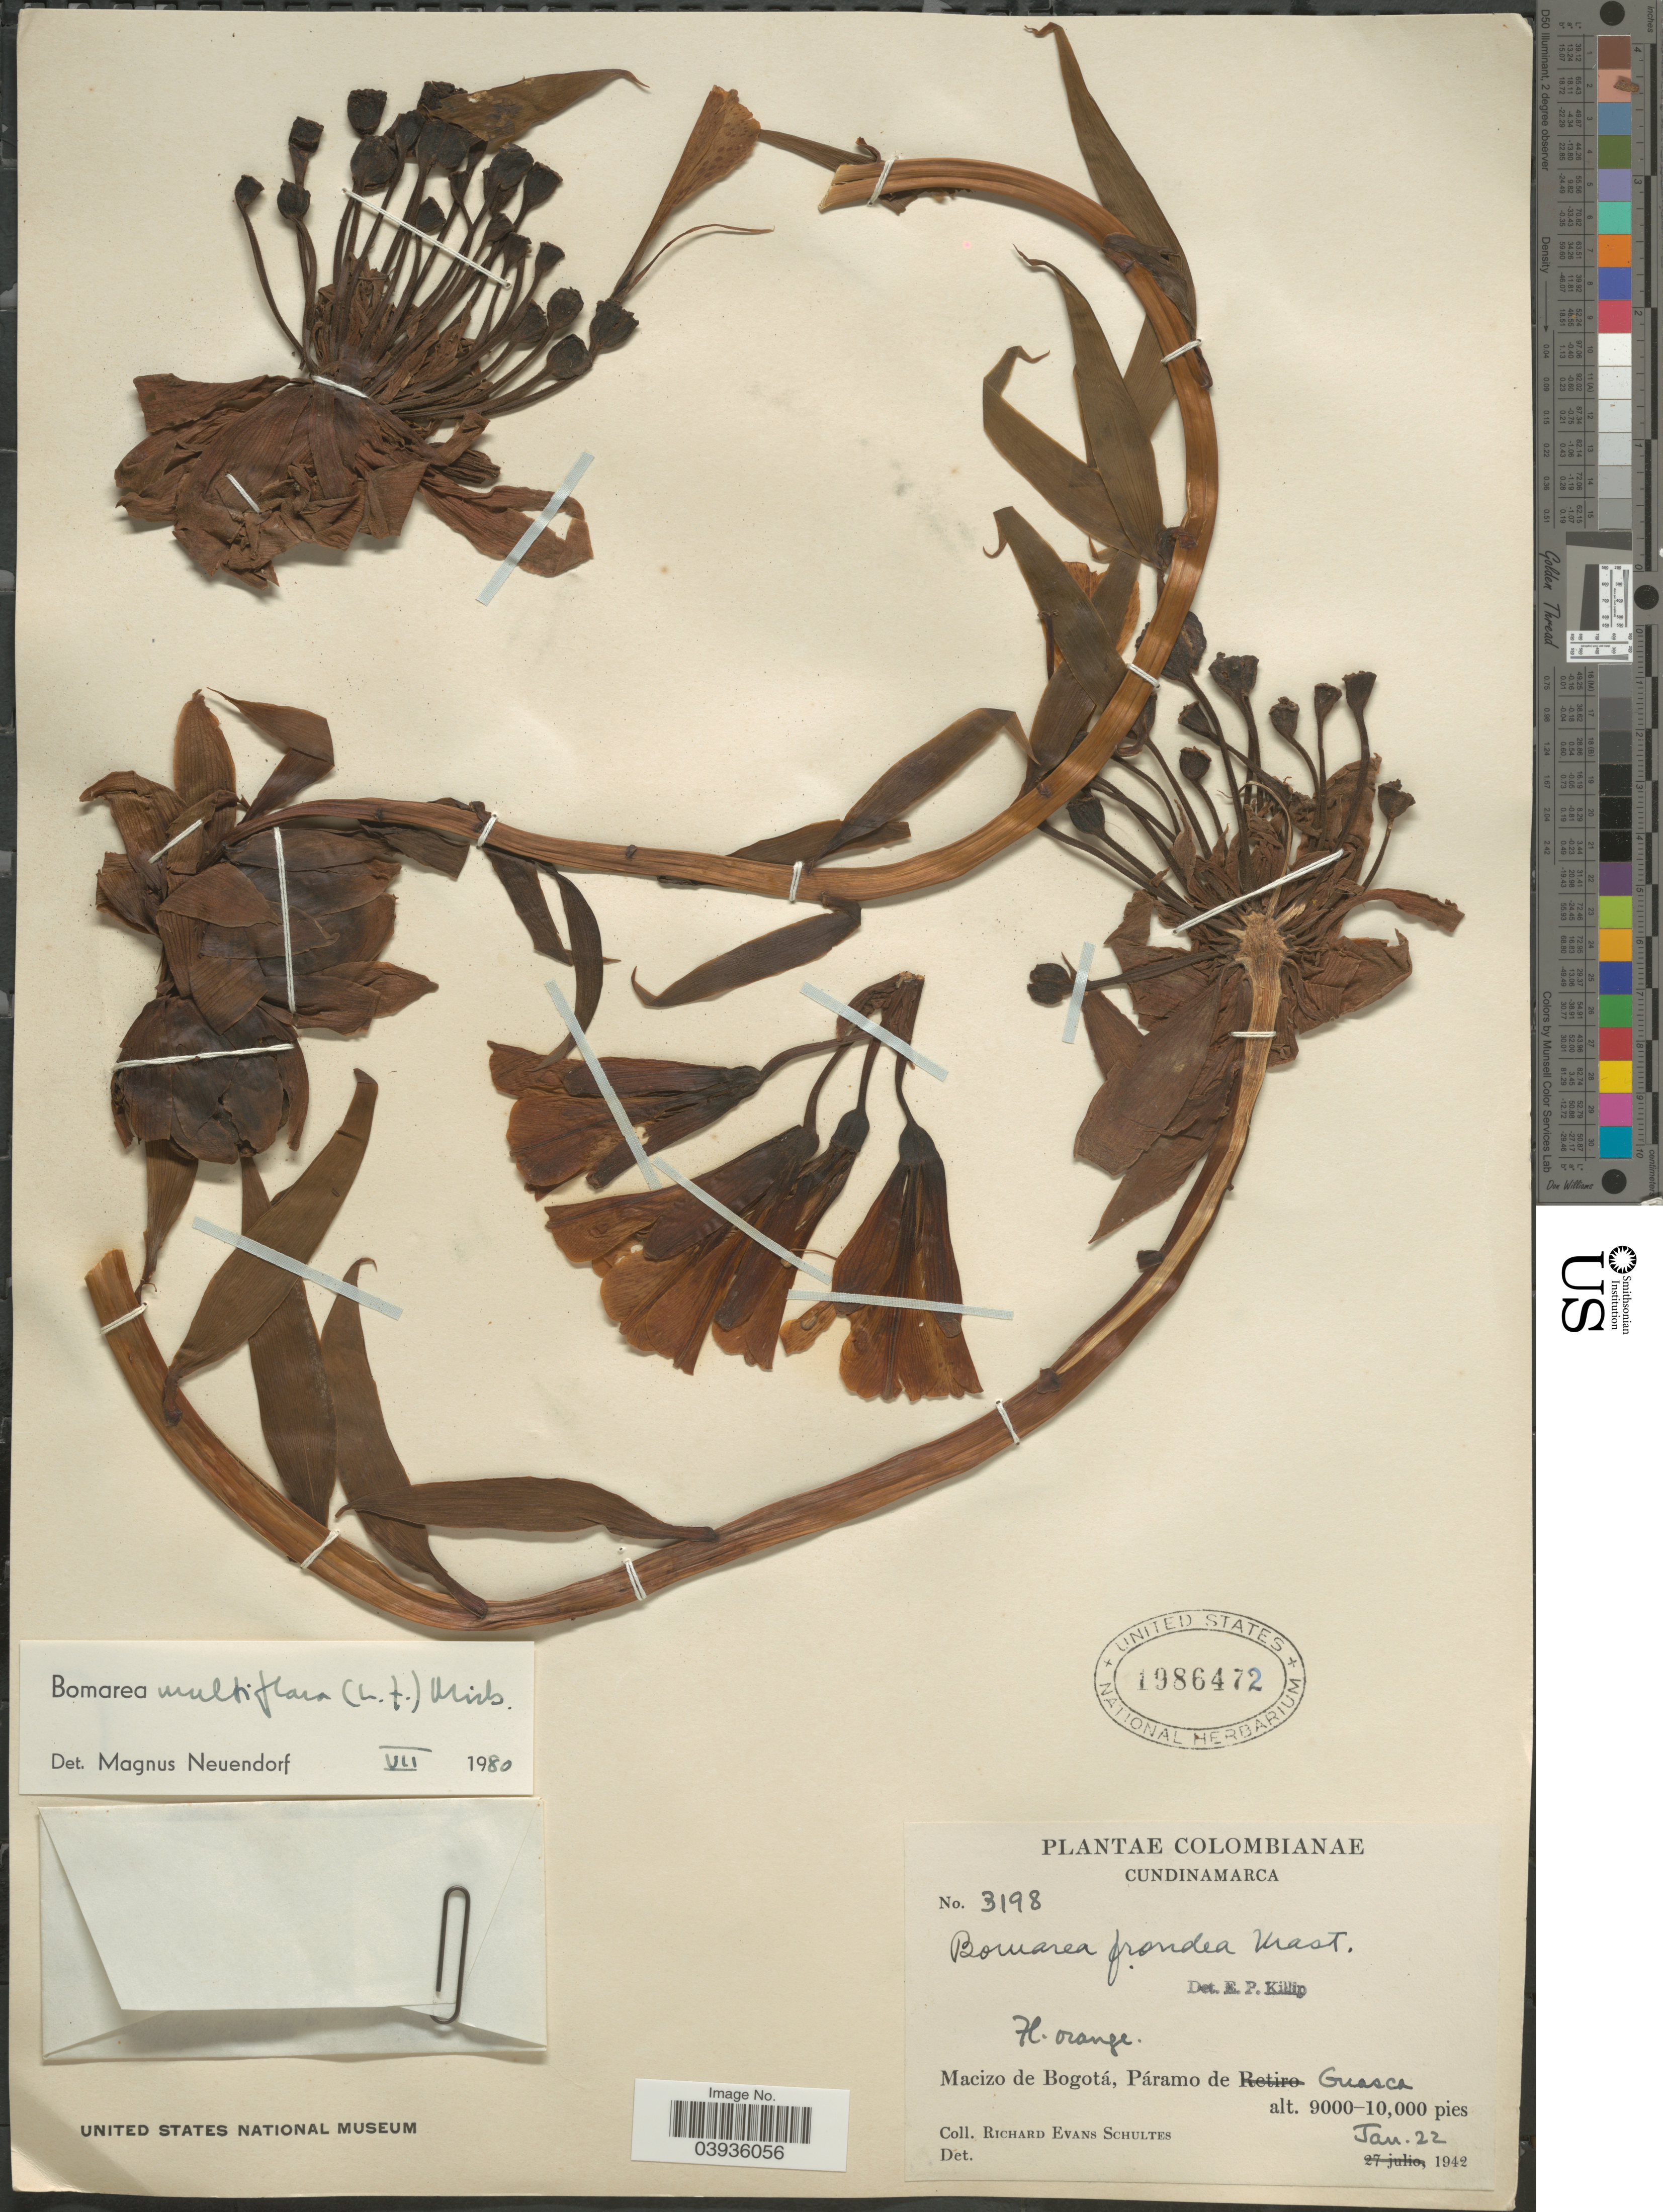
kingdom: Plantae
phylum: Tracheophyta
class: Liliopsida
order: Liliales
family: Alstroemeriaceae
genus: Bomarea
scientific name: Bomarea multiflora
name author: (L. f.) Mirb.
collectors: R. E. Schultes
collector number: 3198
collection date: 1942-01-22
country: Colombia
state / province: Cundinamarca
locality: Macizo de Bogotá, Páramo de Guasca.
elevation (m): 2743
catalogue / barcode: US 1986472